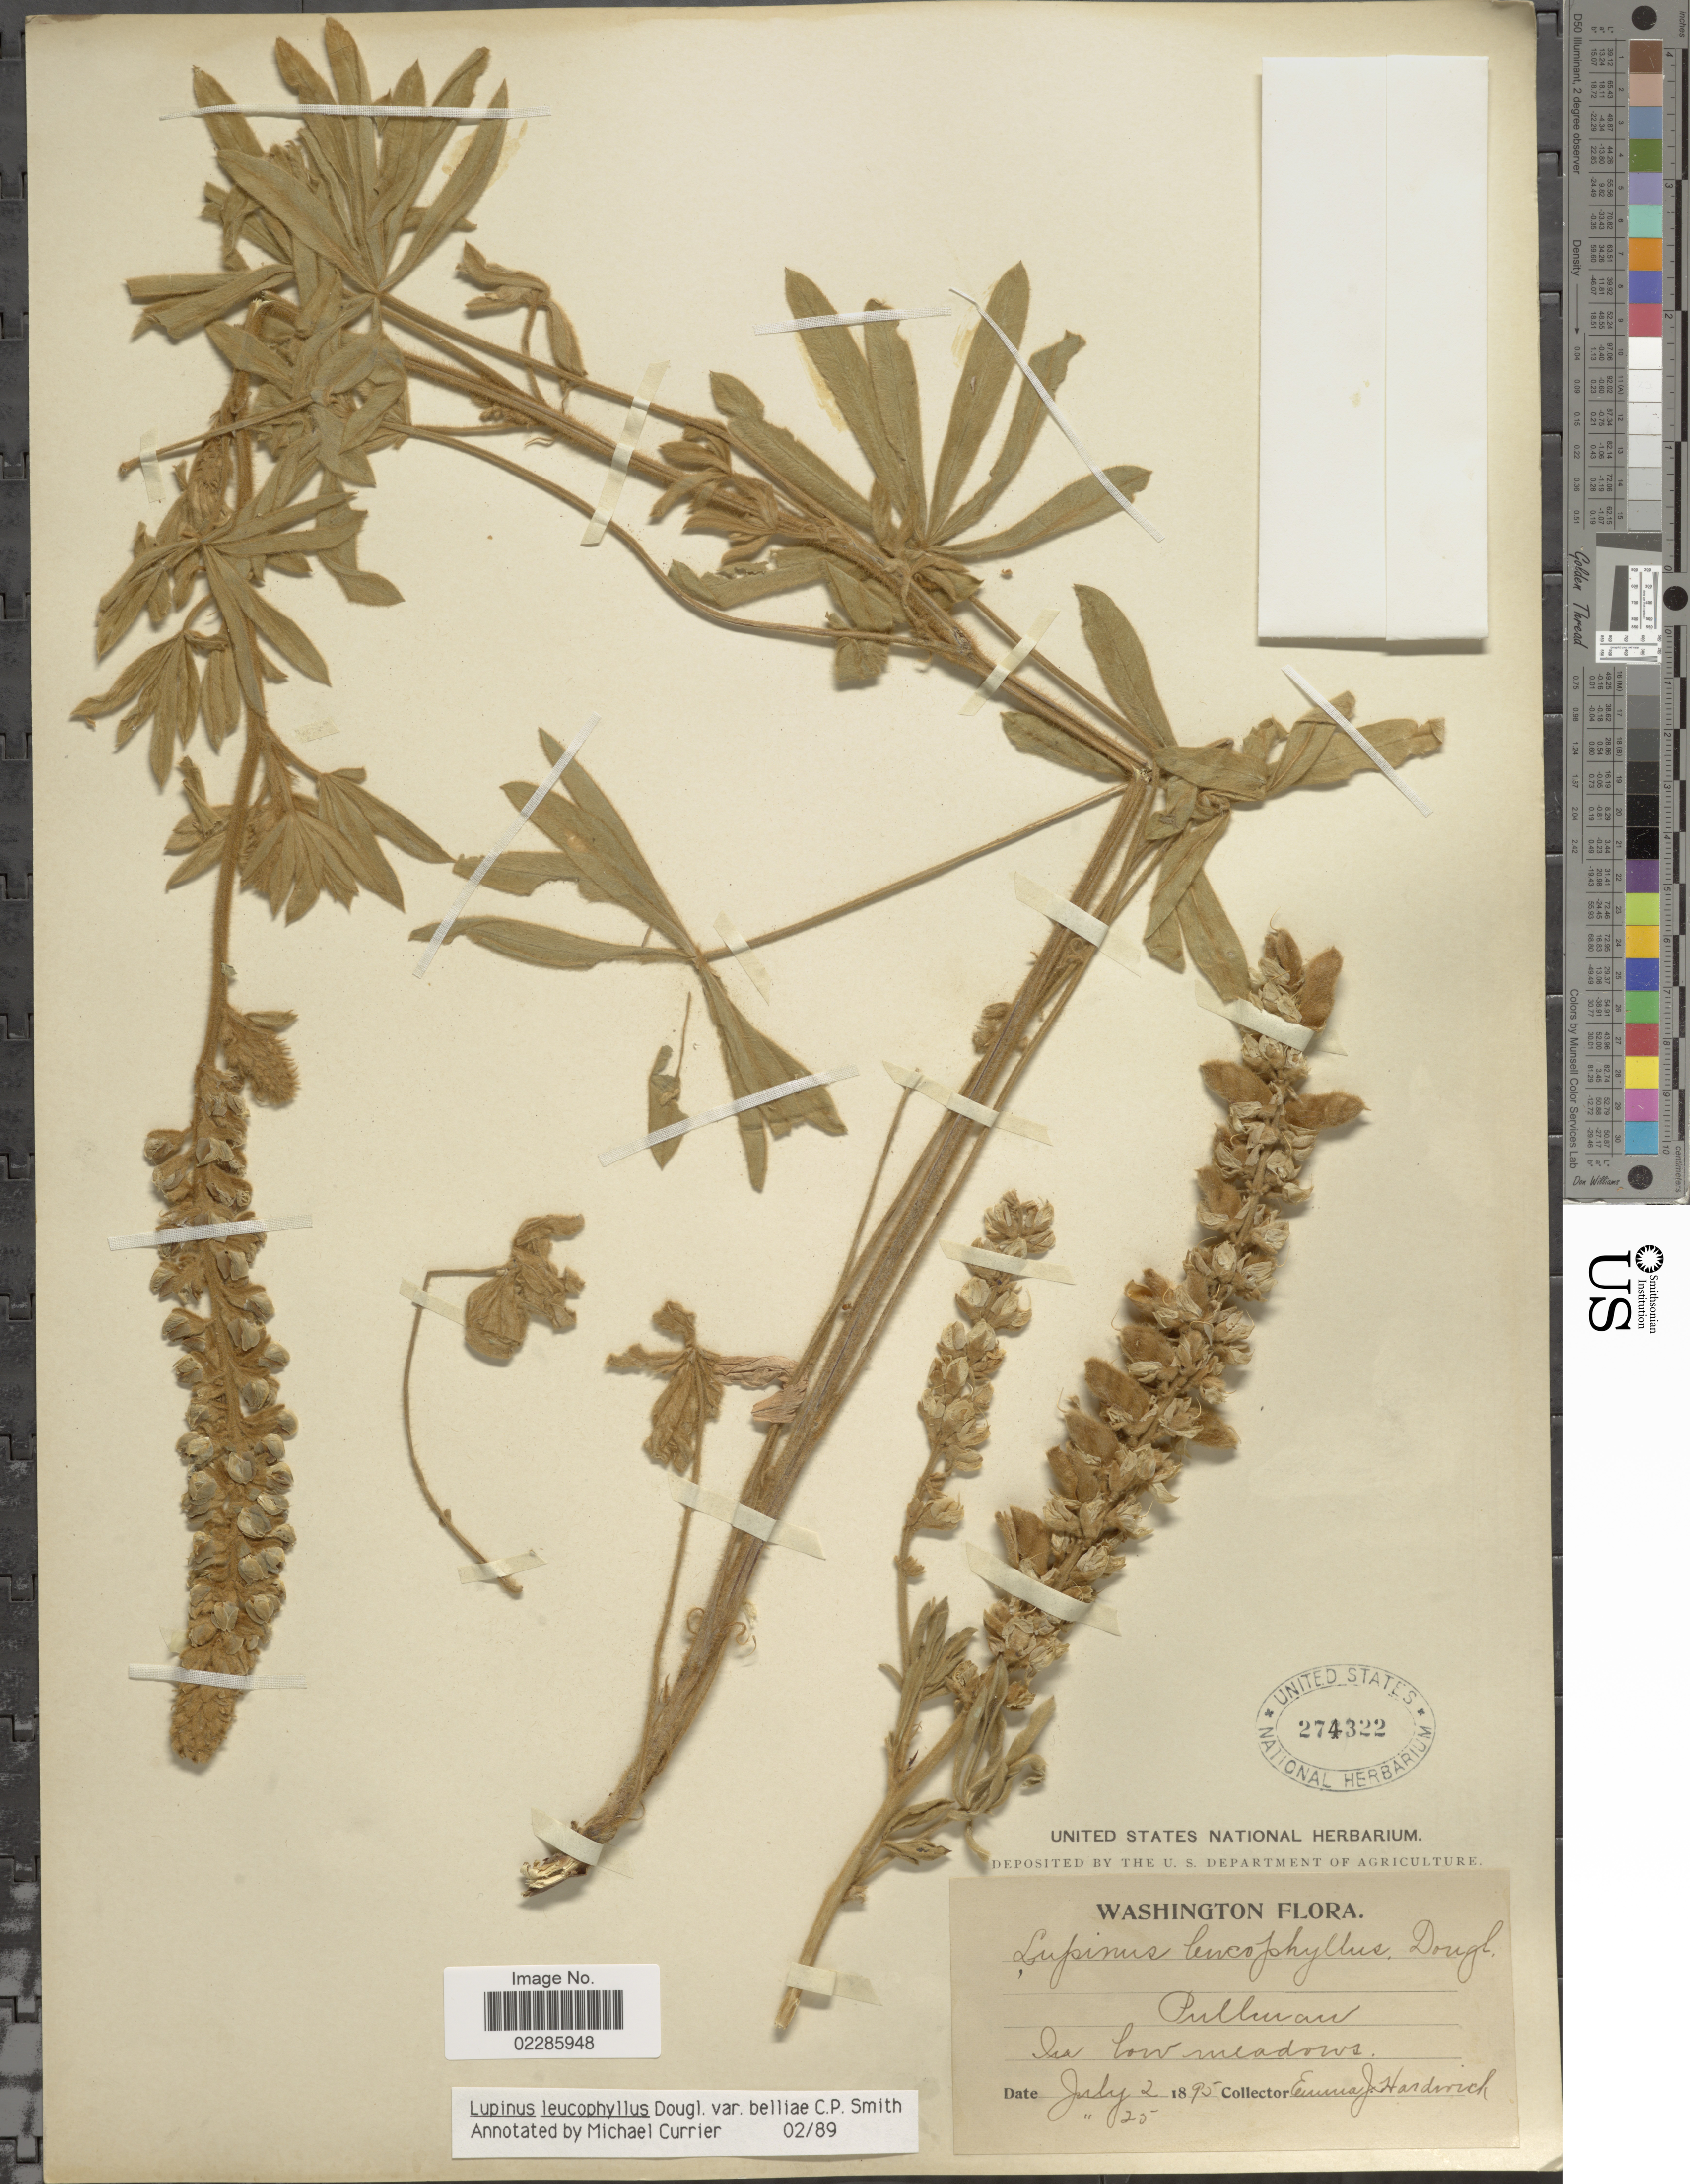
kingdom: Plantae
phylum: Tracheophyta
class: Magnoliopsida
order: Fabales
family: Fabaceae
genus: Lupinus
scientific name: Lupinus leucophyllus var. belliae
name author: C.P. Sm.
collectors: E. Hardwick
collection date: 1895-07-02/1895-07-25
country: United States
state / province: Washington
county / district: Whitman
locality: Pullman, In low meadows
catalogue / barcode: US 274322